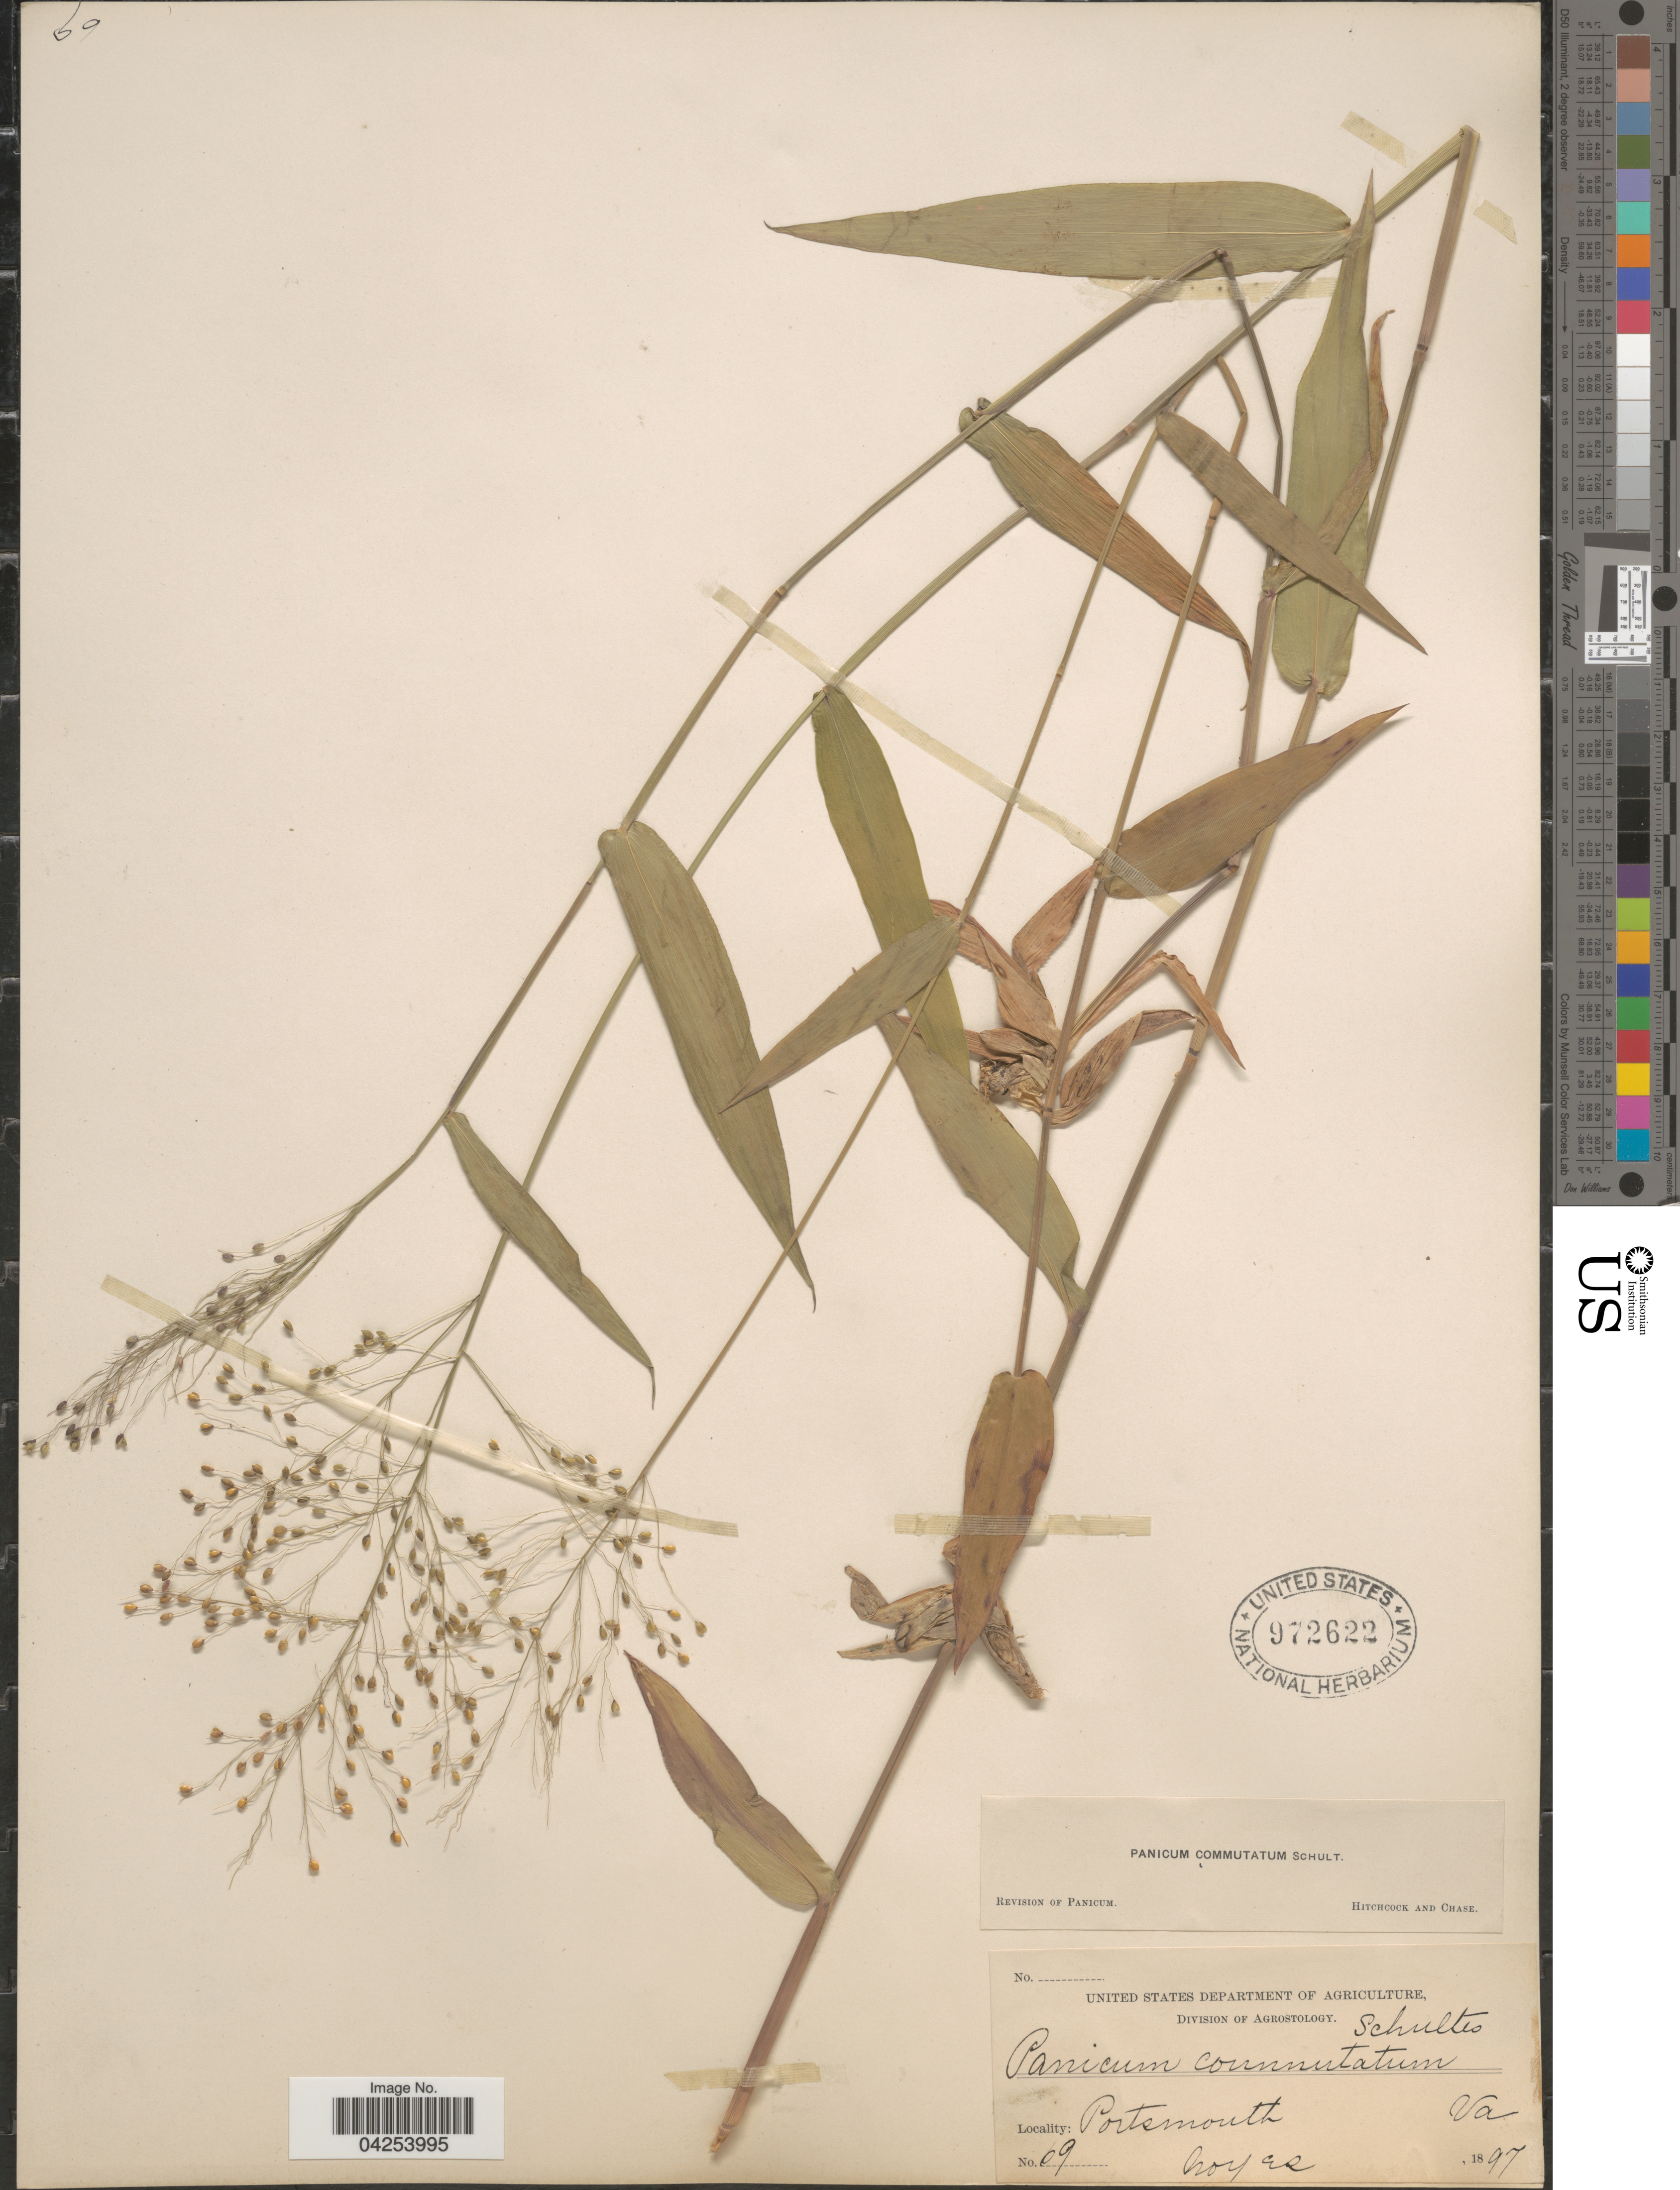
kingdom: Plantae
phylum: Tracheophyta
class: Liliopsida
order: Poales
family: Poaceae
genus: Dichanthelium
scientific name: Dichanthelium commutatum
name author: (Schult.) Gould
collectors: Noyes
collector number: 69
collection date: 1897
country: United States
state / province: Virginia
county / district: City of Portsmouth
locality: Portsmouth.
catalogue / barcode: US 972622